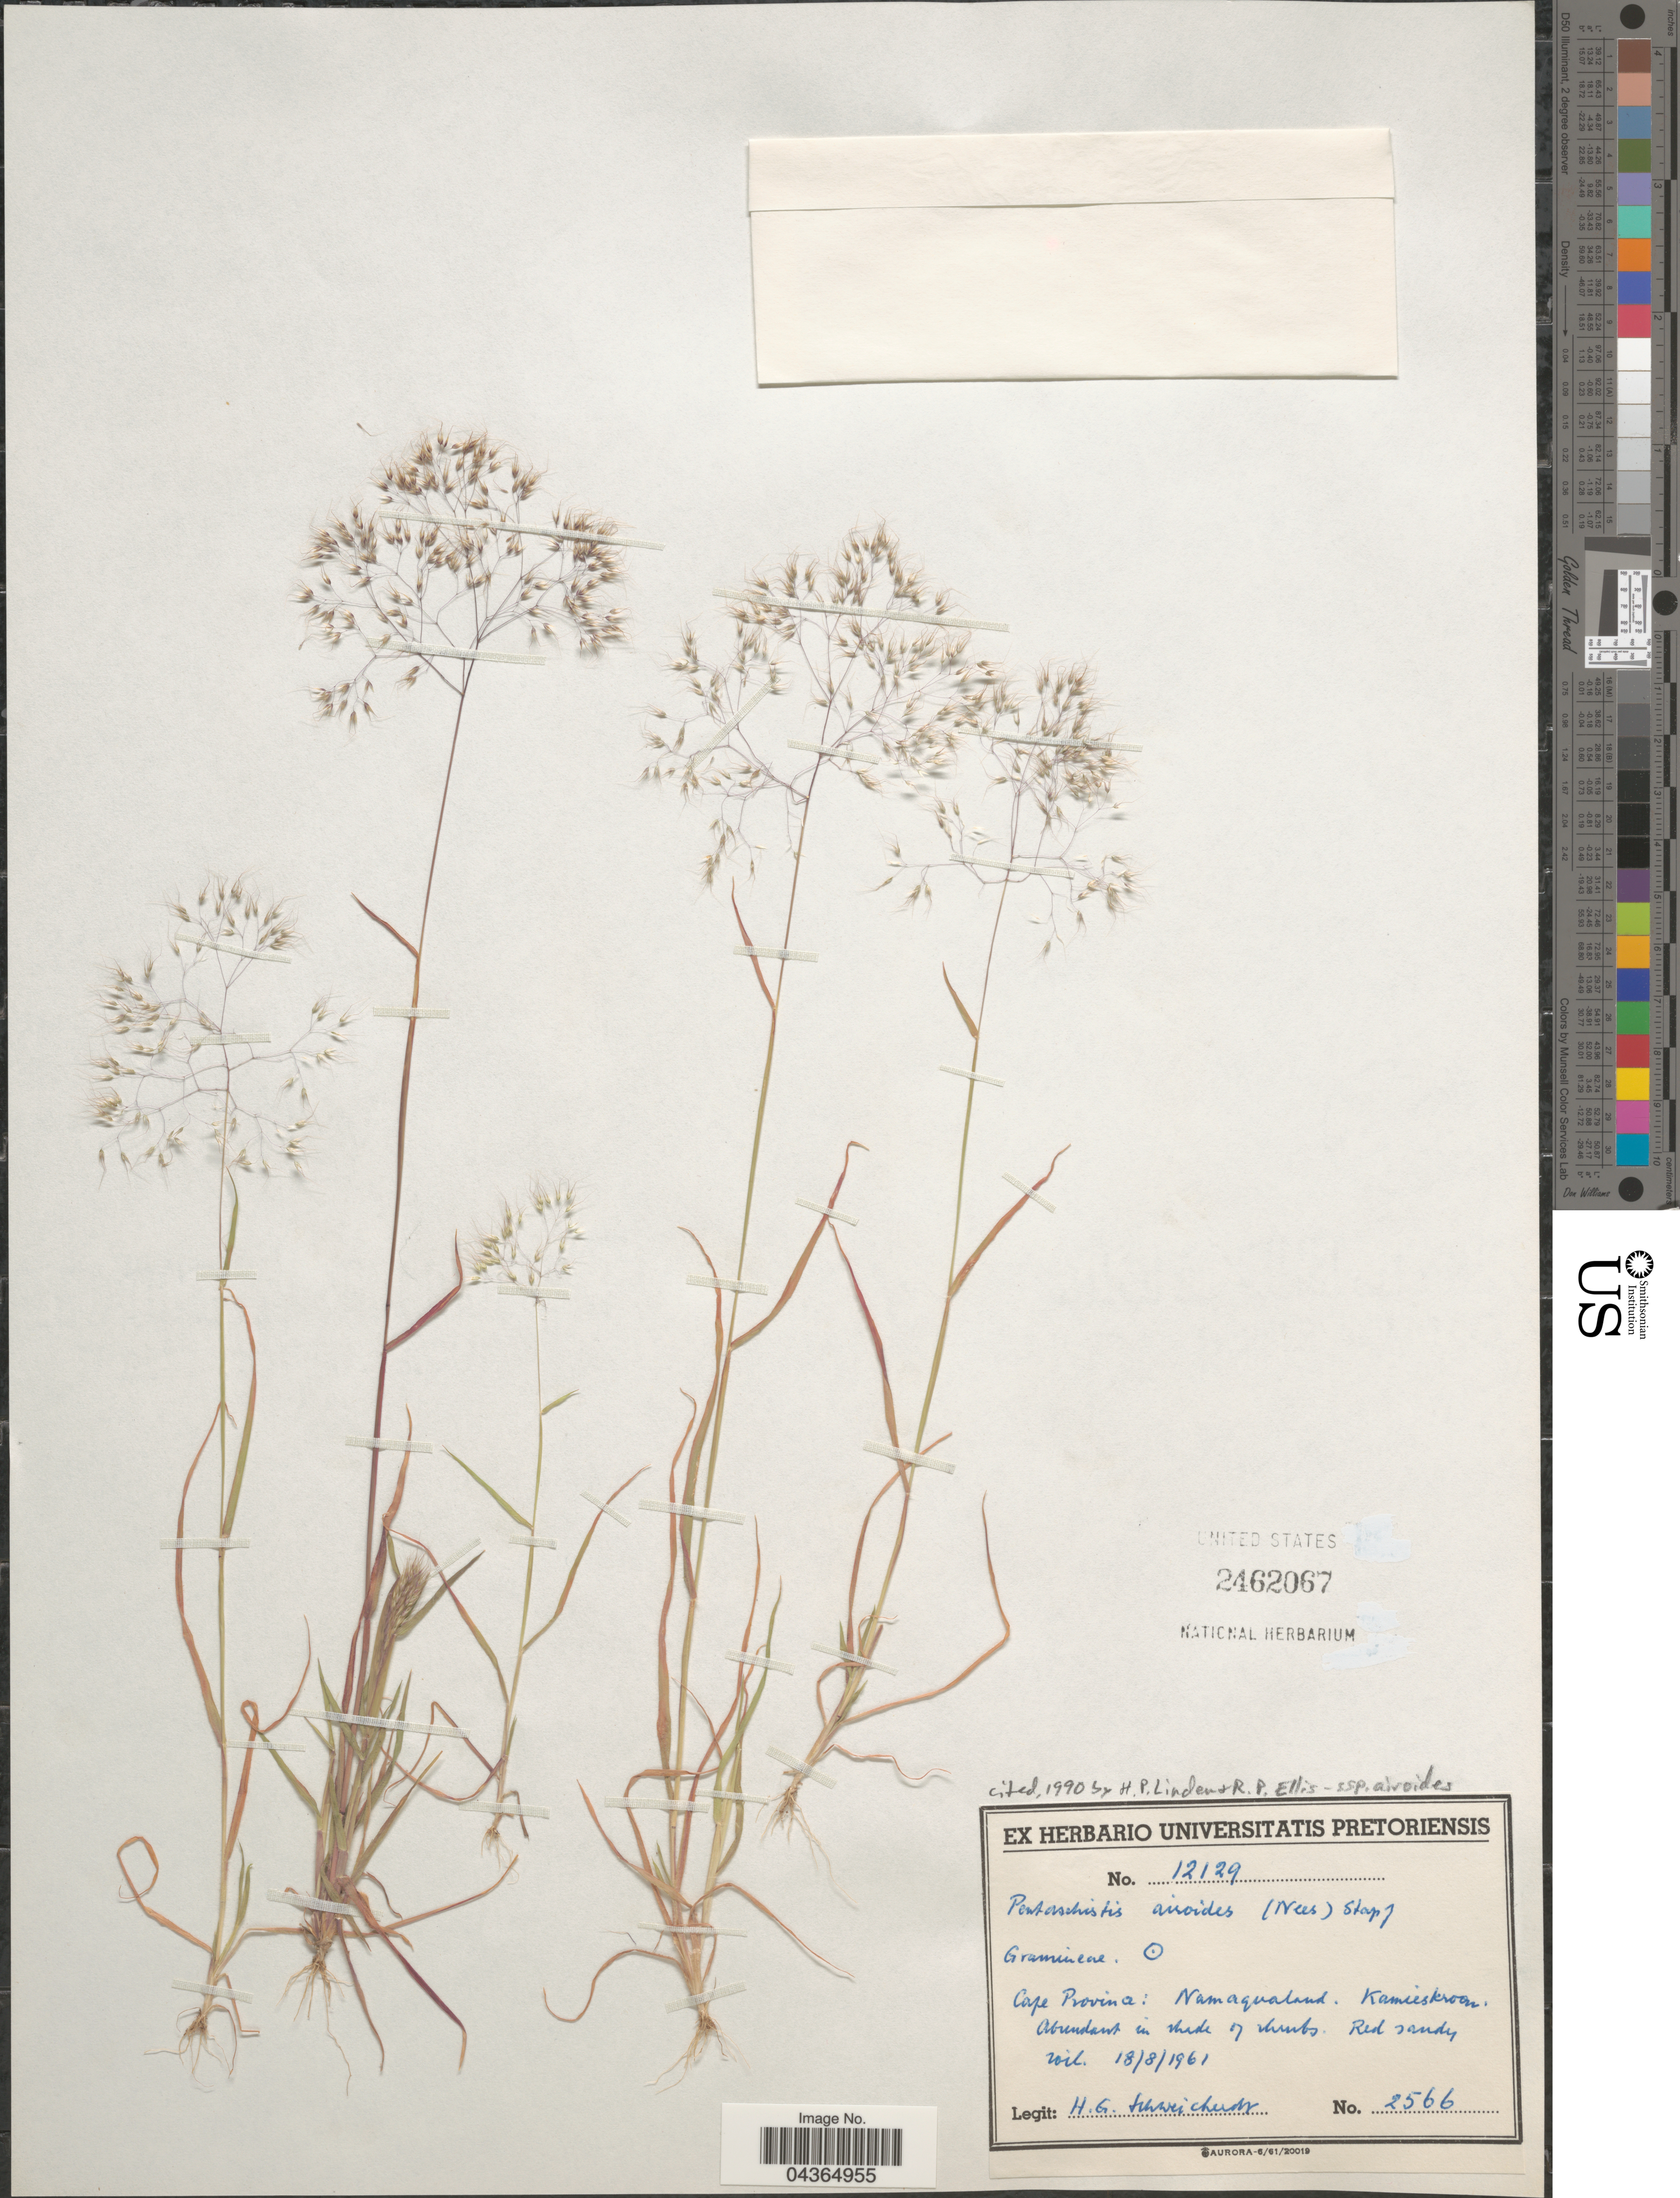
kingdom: Plantae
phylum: Tracheophyta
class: Liliopsida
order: Poales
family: Poaceae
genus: Pentameris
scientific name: Pentameris airoides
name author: Nees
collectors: H. Schweichkerdt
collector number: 2566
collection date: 1961-08-18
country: South Africa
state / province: Northern Cape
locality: Namaqualand. Kamieskroon.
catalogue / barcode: US 2462067